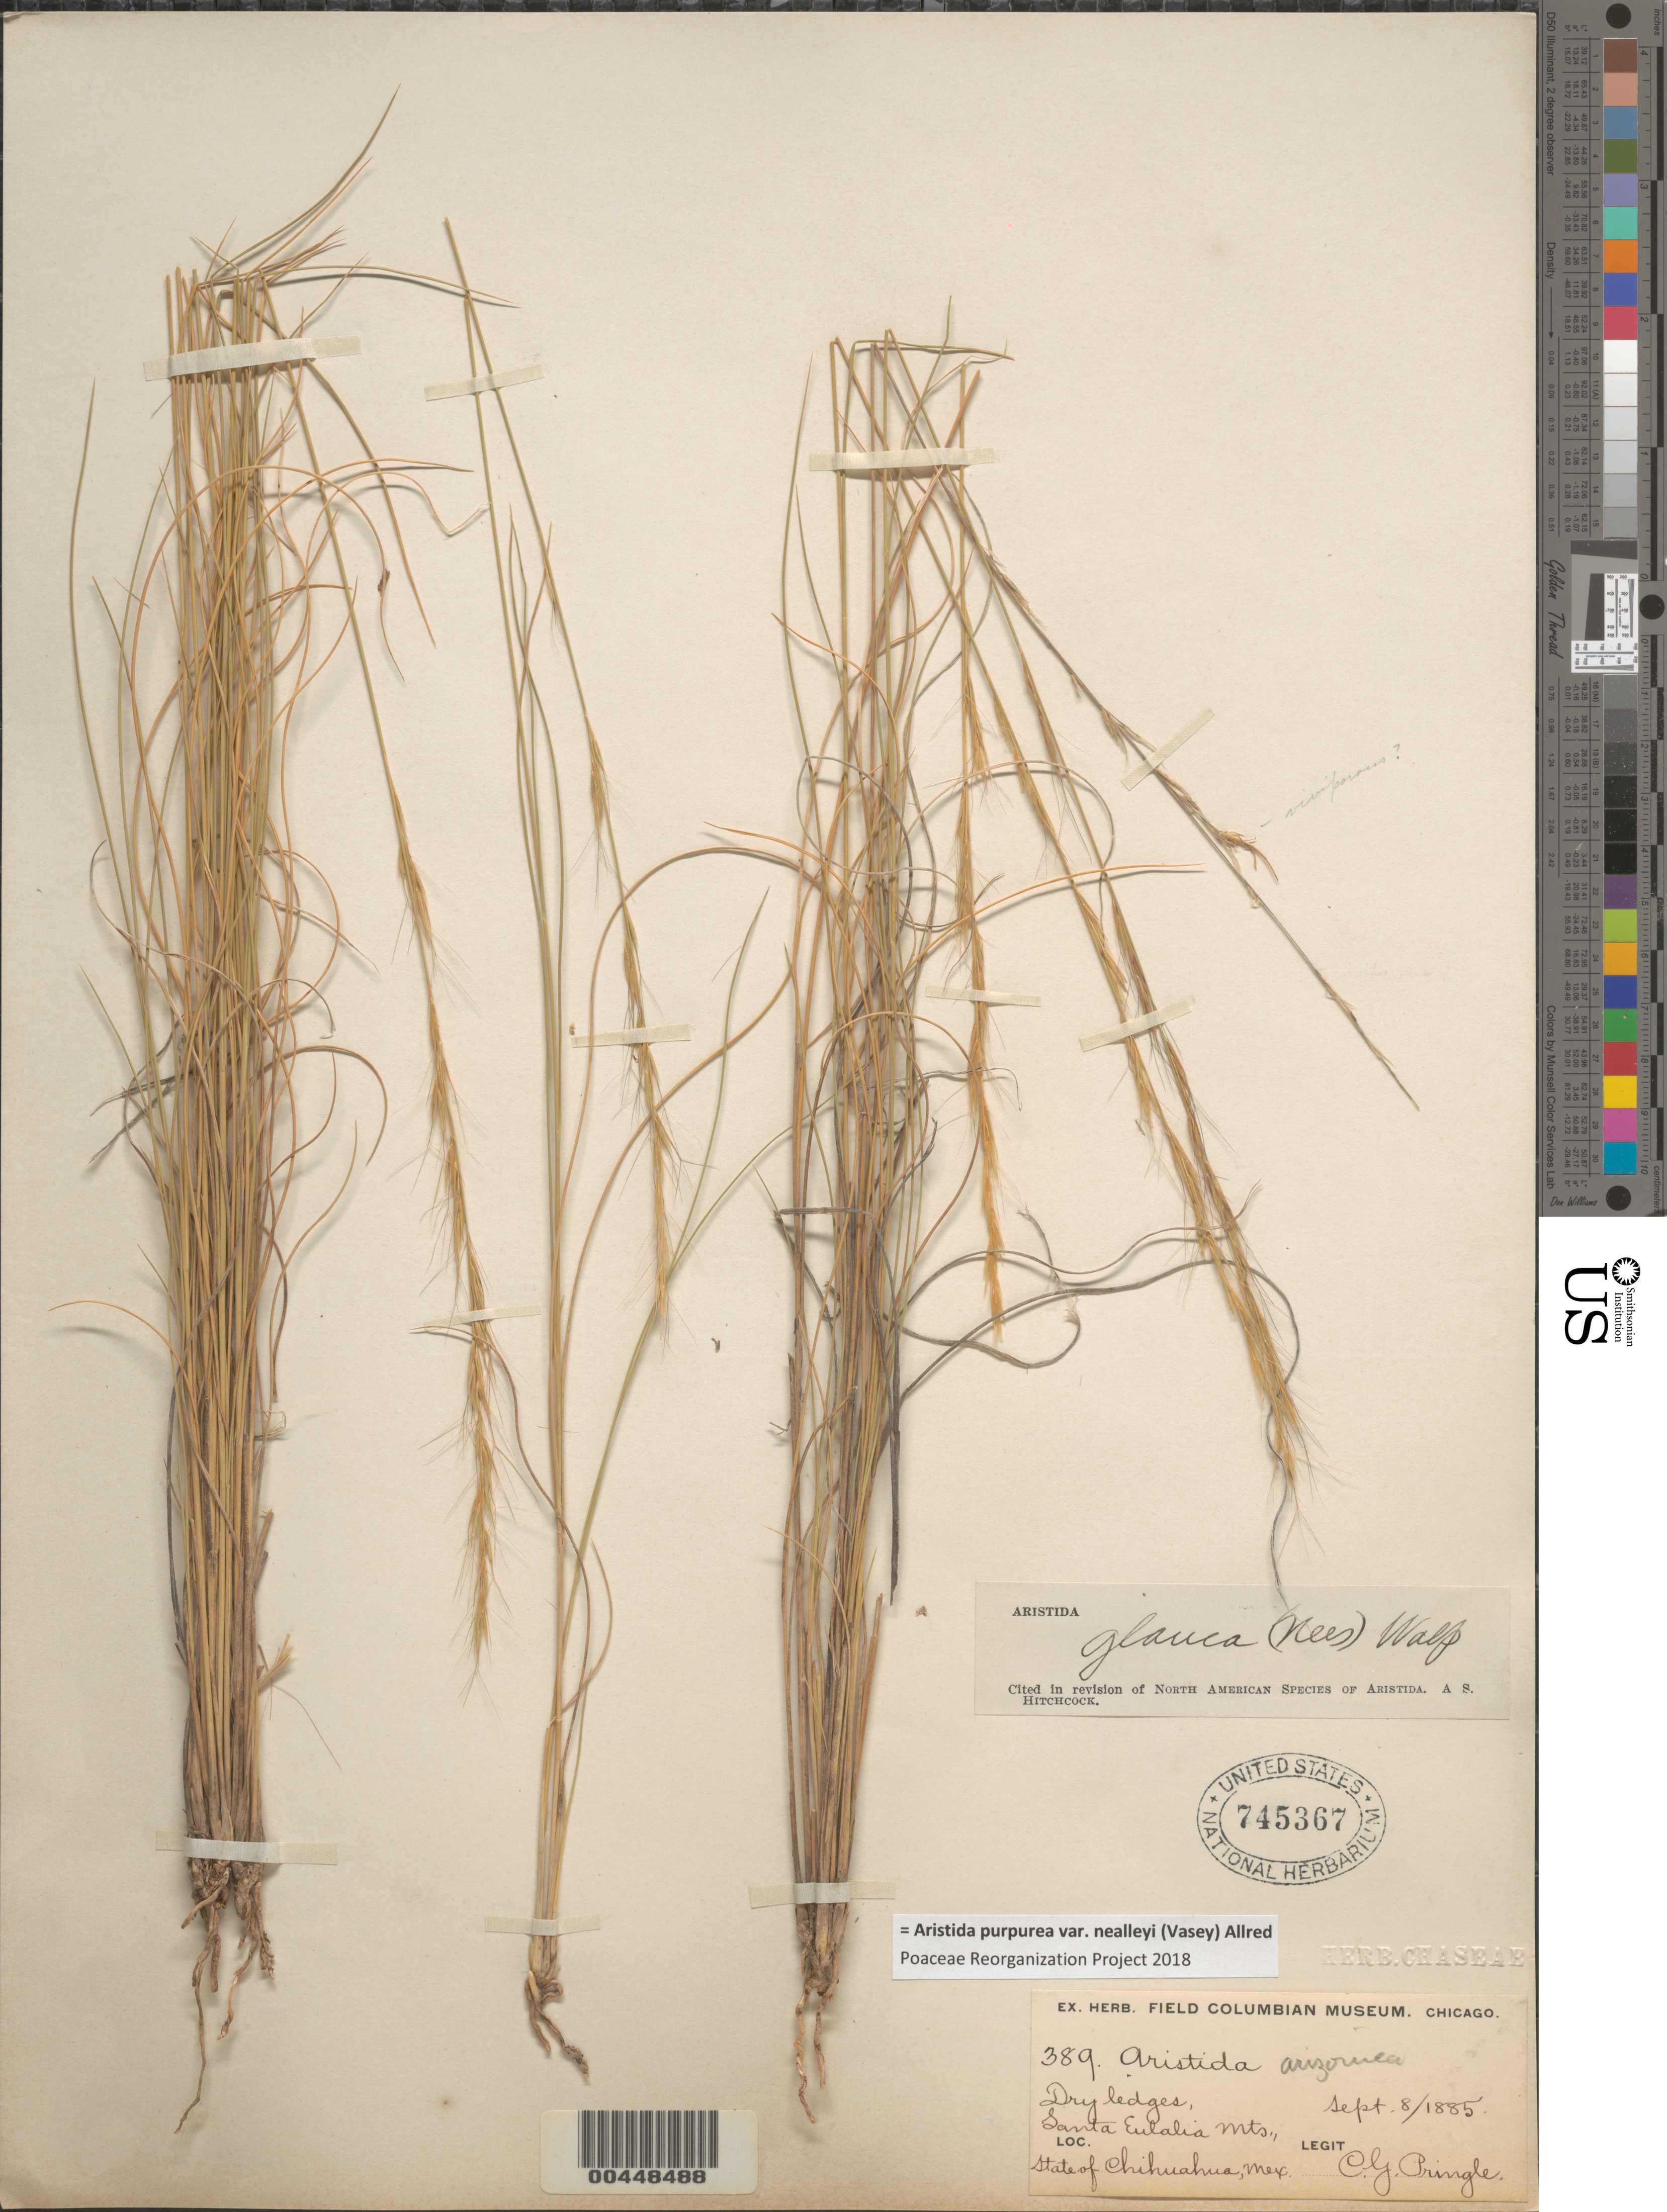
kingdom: Plantae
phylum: Tracheophyta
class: Liliopsida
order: Poales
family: Poaceae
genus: Aristida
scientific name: Aristida purpurea var. nealleyi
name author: (Vasey) Allred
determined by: Poaceae Reorganization Project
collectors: C. G. Pringle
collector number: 389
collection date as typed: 8 Sep 1885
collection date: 1885-09-08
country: Mexico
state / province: Chihuahua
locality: Santa Eulalia Mts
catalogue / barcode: US 745367